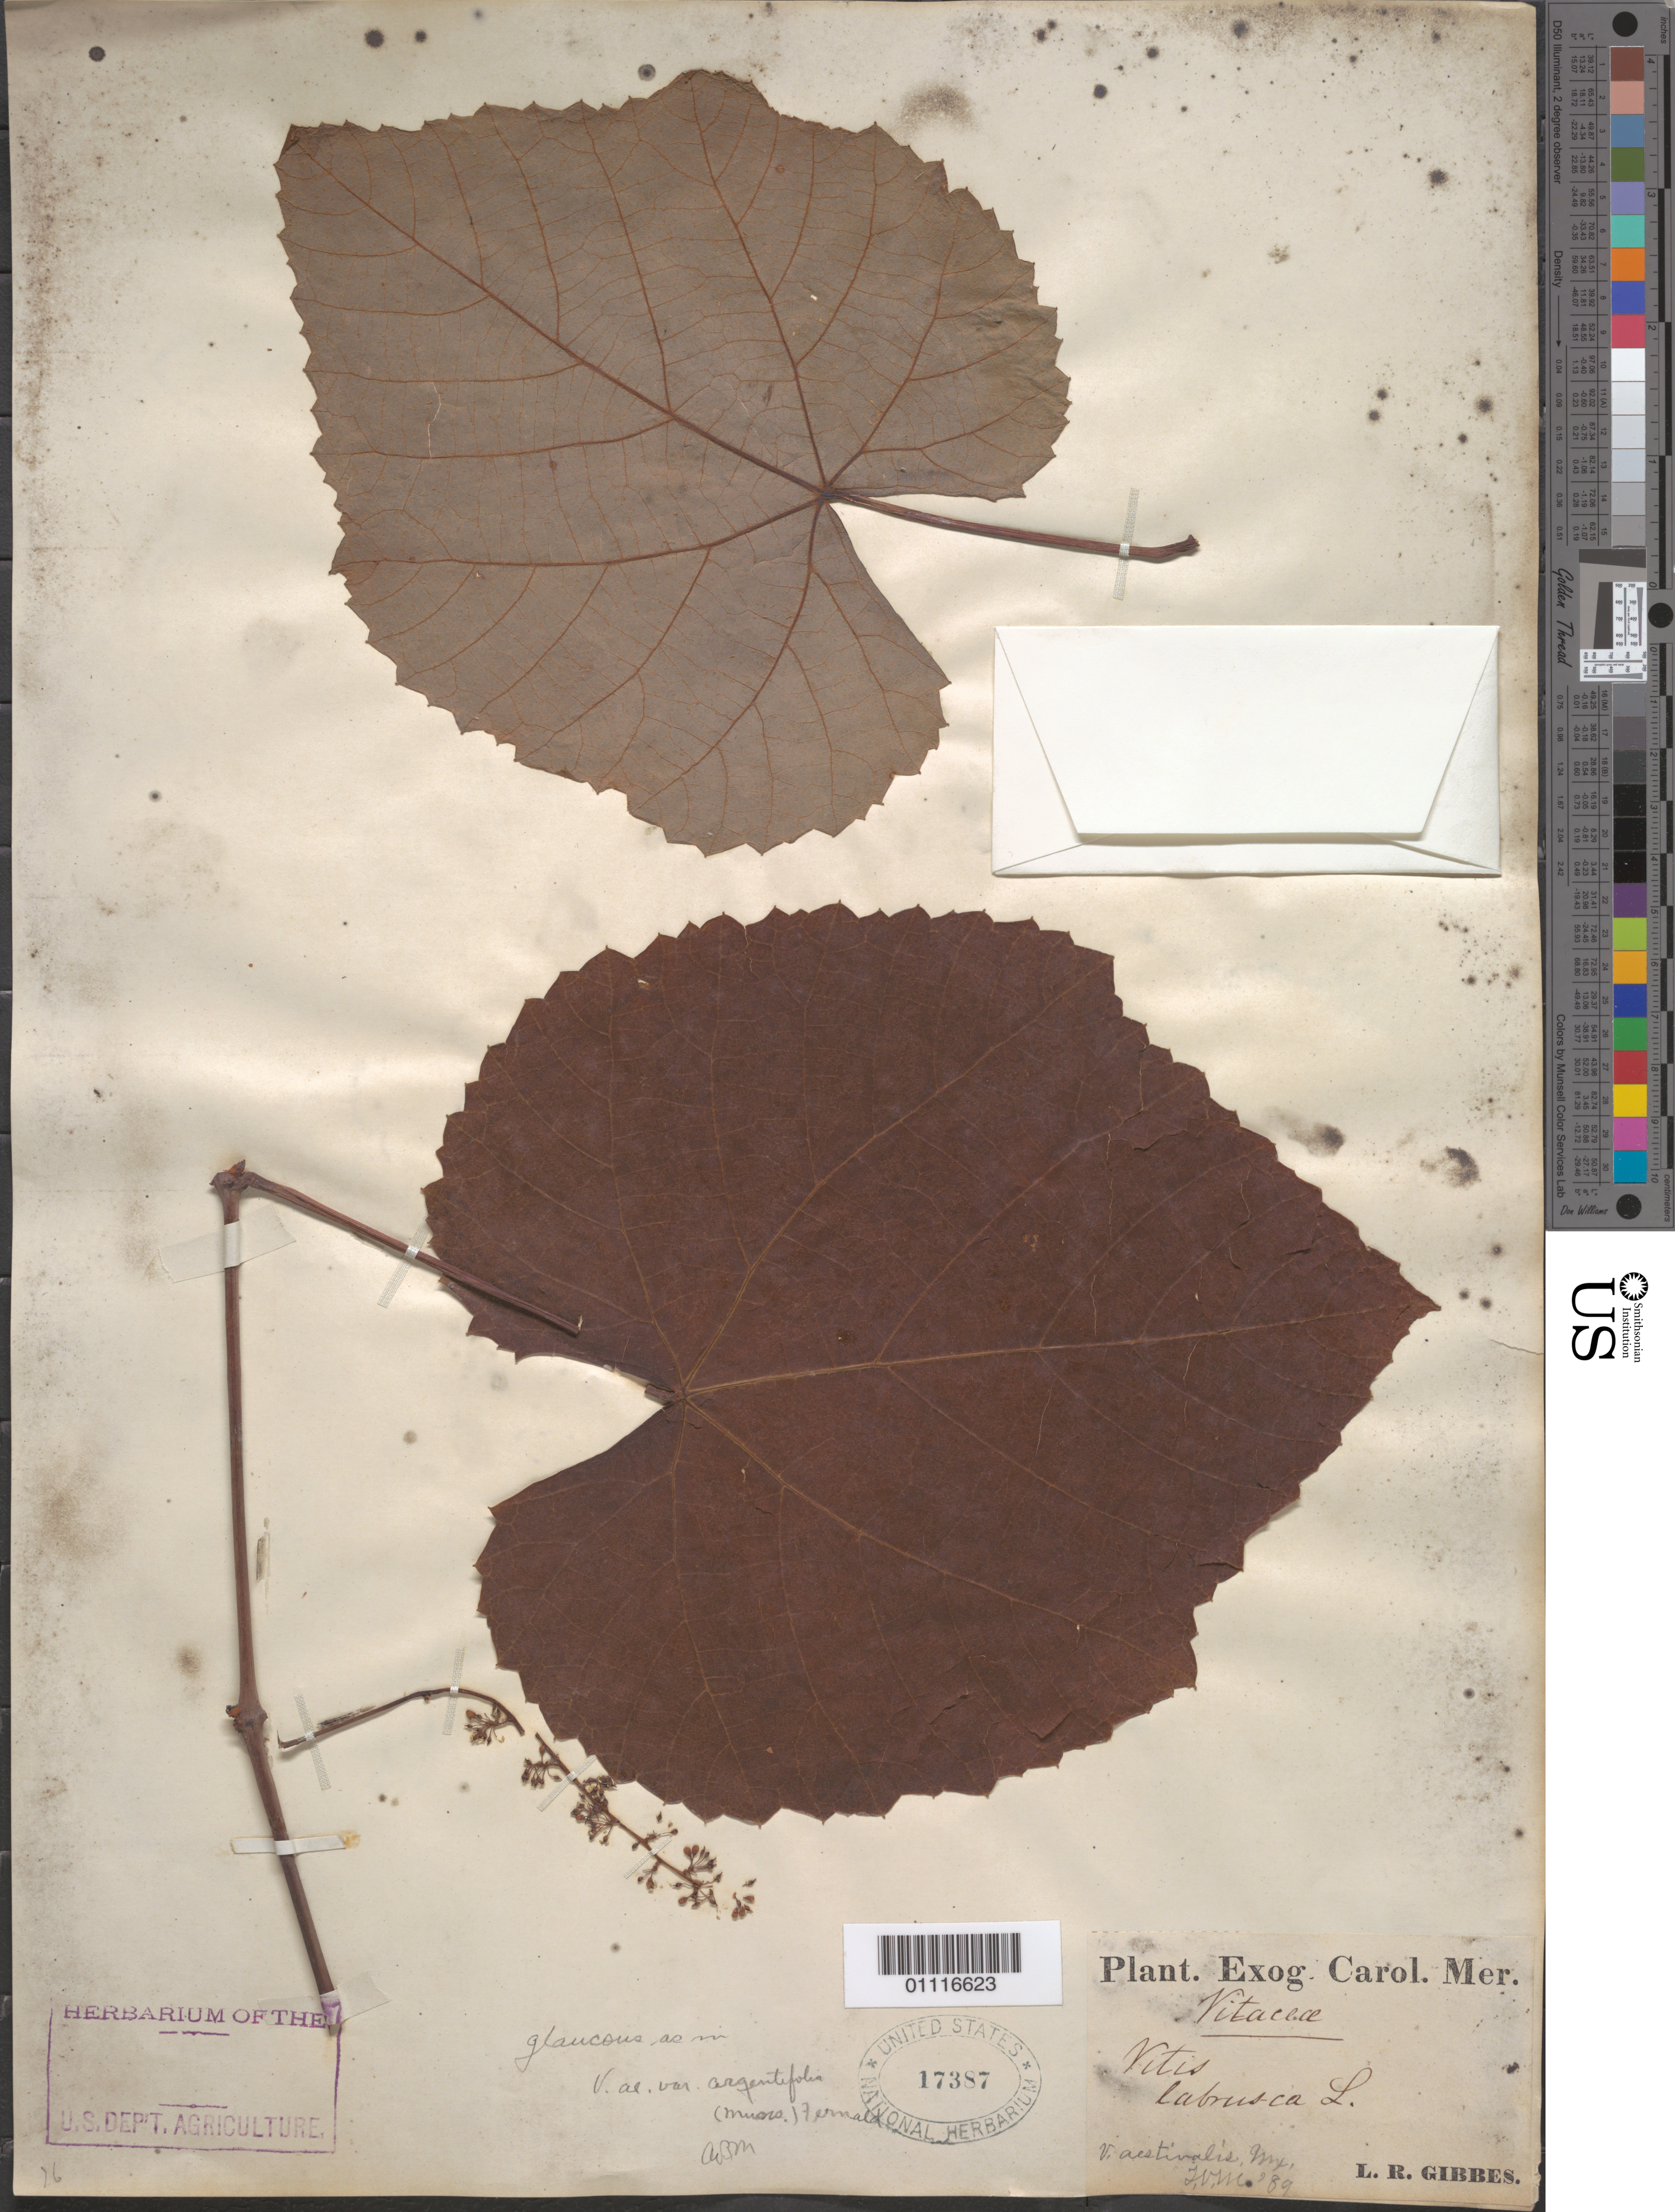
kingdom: Plantae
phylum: Tracheophyta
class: Magnoliopsida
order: Vitales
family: Vitaceae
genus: Vitis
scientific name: Vitis aestivalis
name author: Michx.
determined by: H., M.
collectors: L. Gibbes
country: United States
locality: South or North Carollina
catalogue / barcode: US 17387